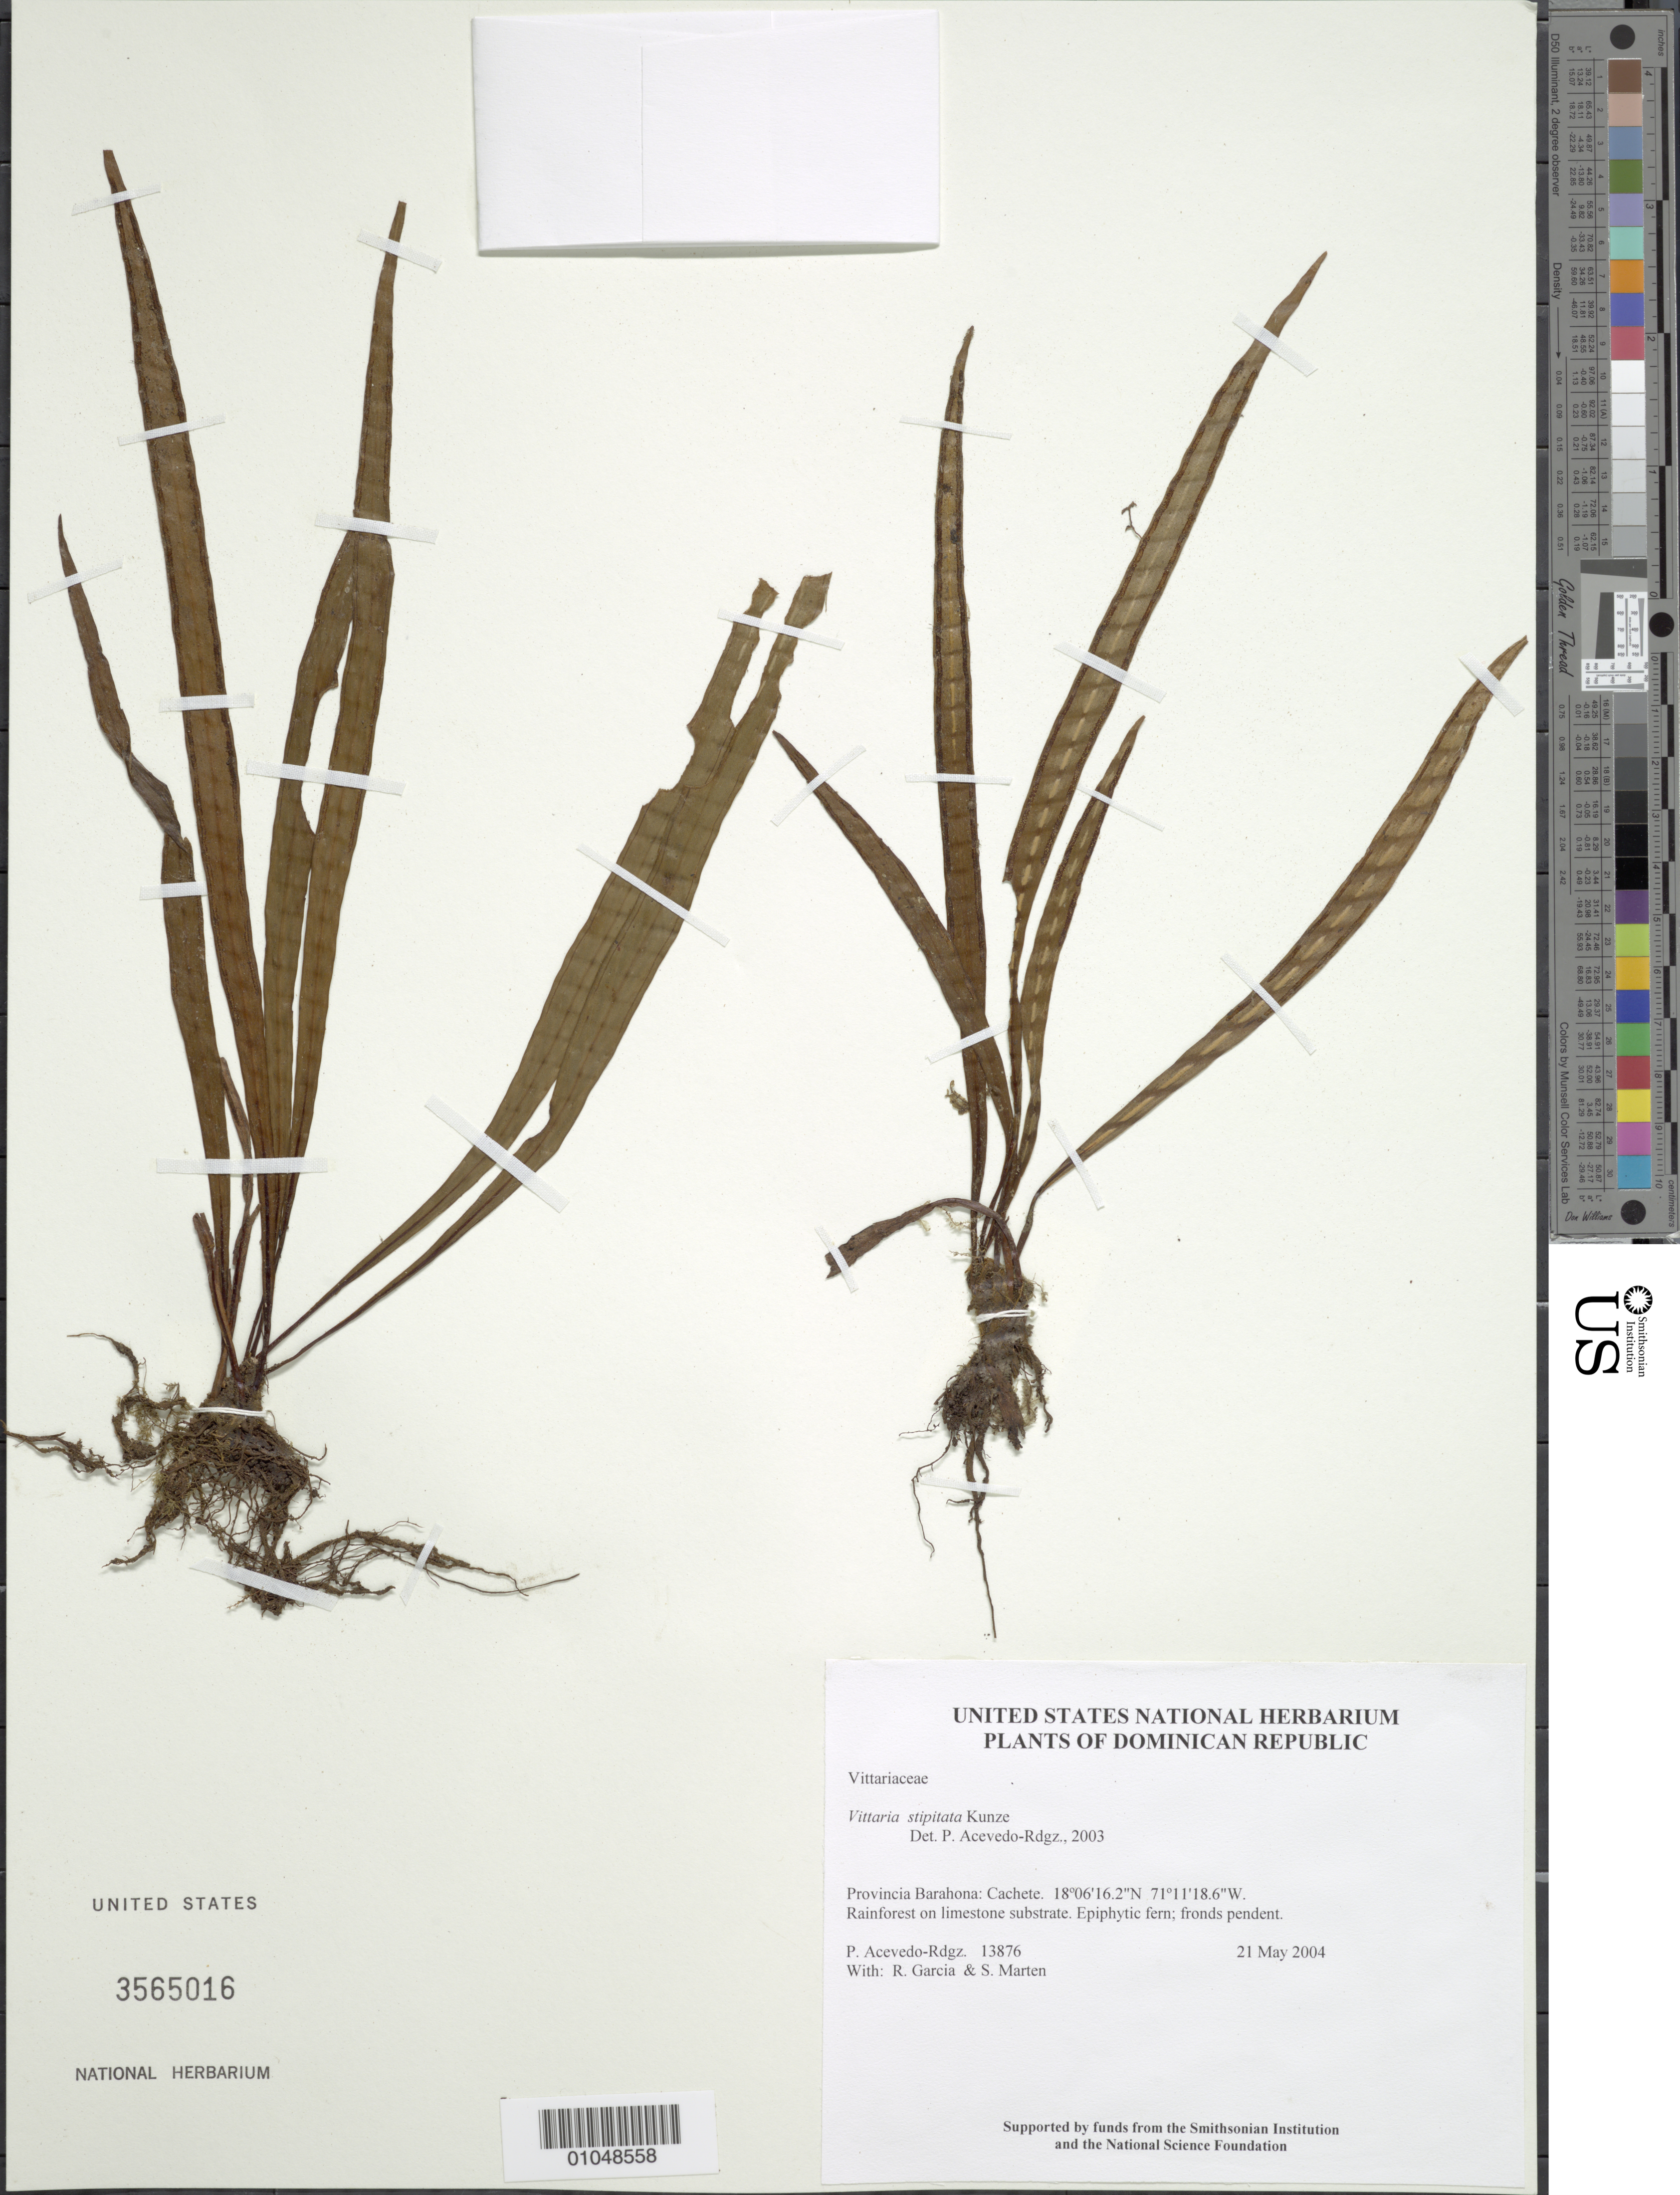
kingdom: Plantae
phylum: Tracheophyta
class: Polypodiopsida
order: Polypodiales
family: Pteridaceae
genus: Radiovittaria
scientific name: Radiovittaria stipitata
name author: (Kunze) E.H. Crane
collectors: P. Acevedo-Rodr., R. G. García & S. Marten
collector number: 13876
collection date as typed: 21 May 2004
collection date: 2004-05-21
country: Dominican Republic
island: Hispaniola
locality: Provincia Barahona: Cachete.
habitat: Rainforest on limestone substrate.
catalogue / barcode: US 3565016